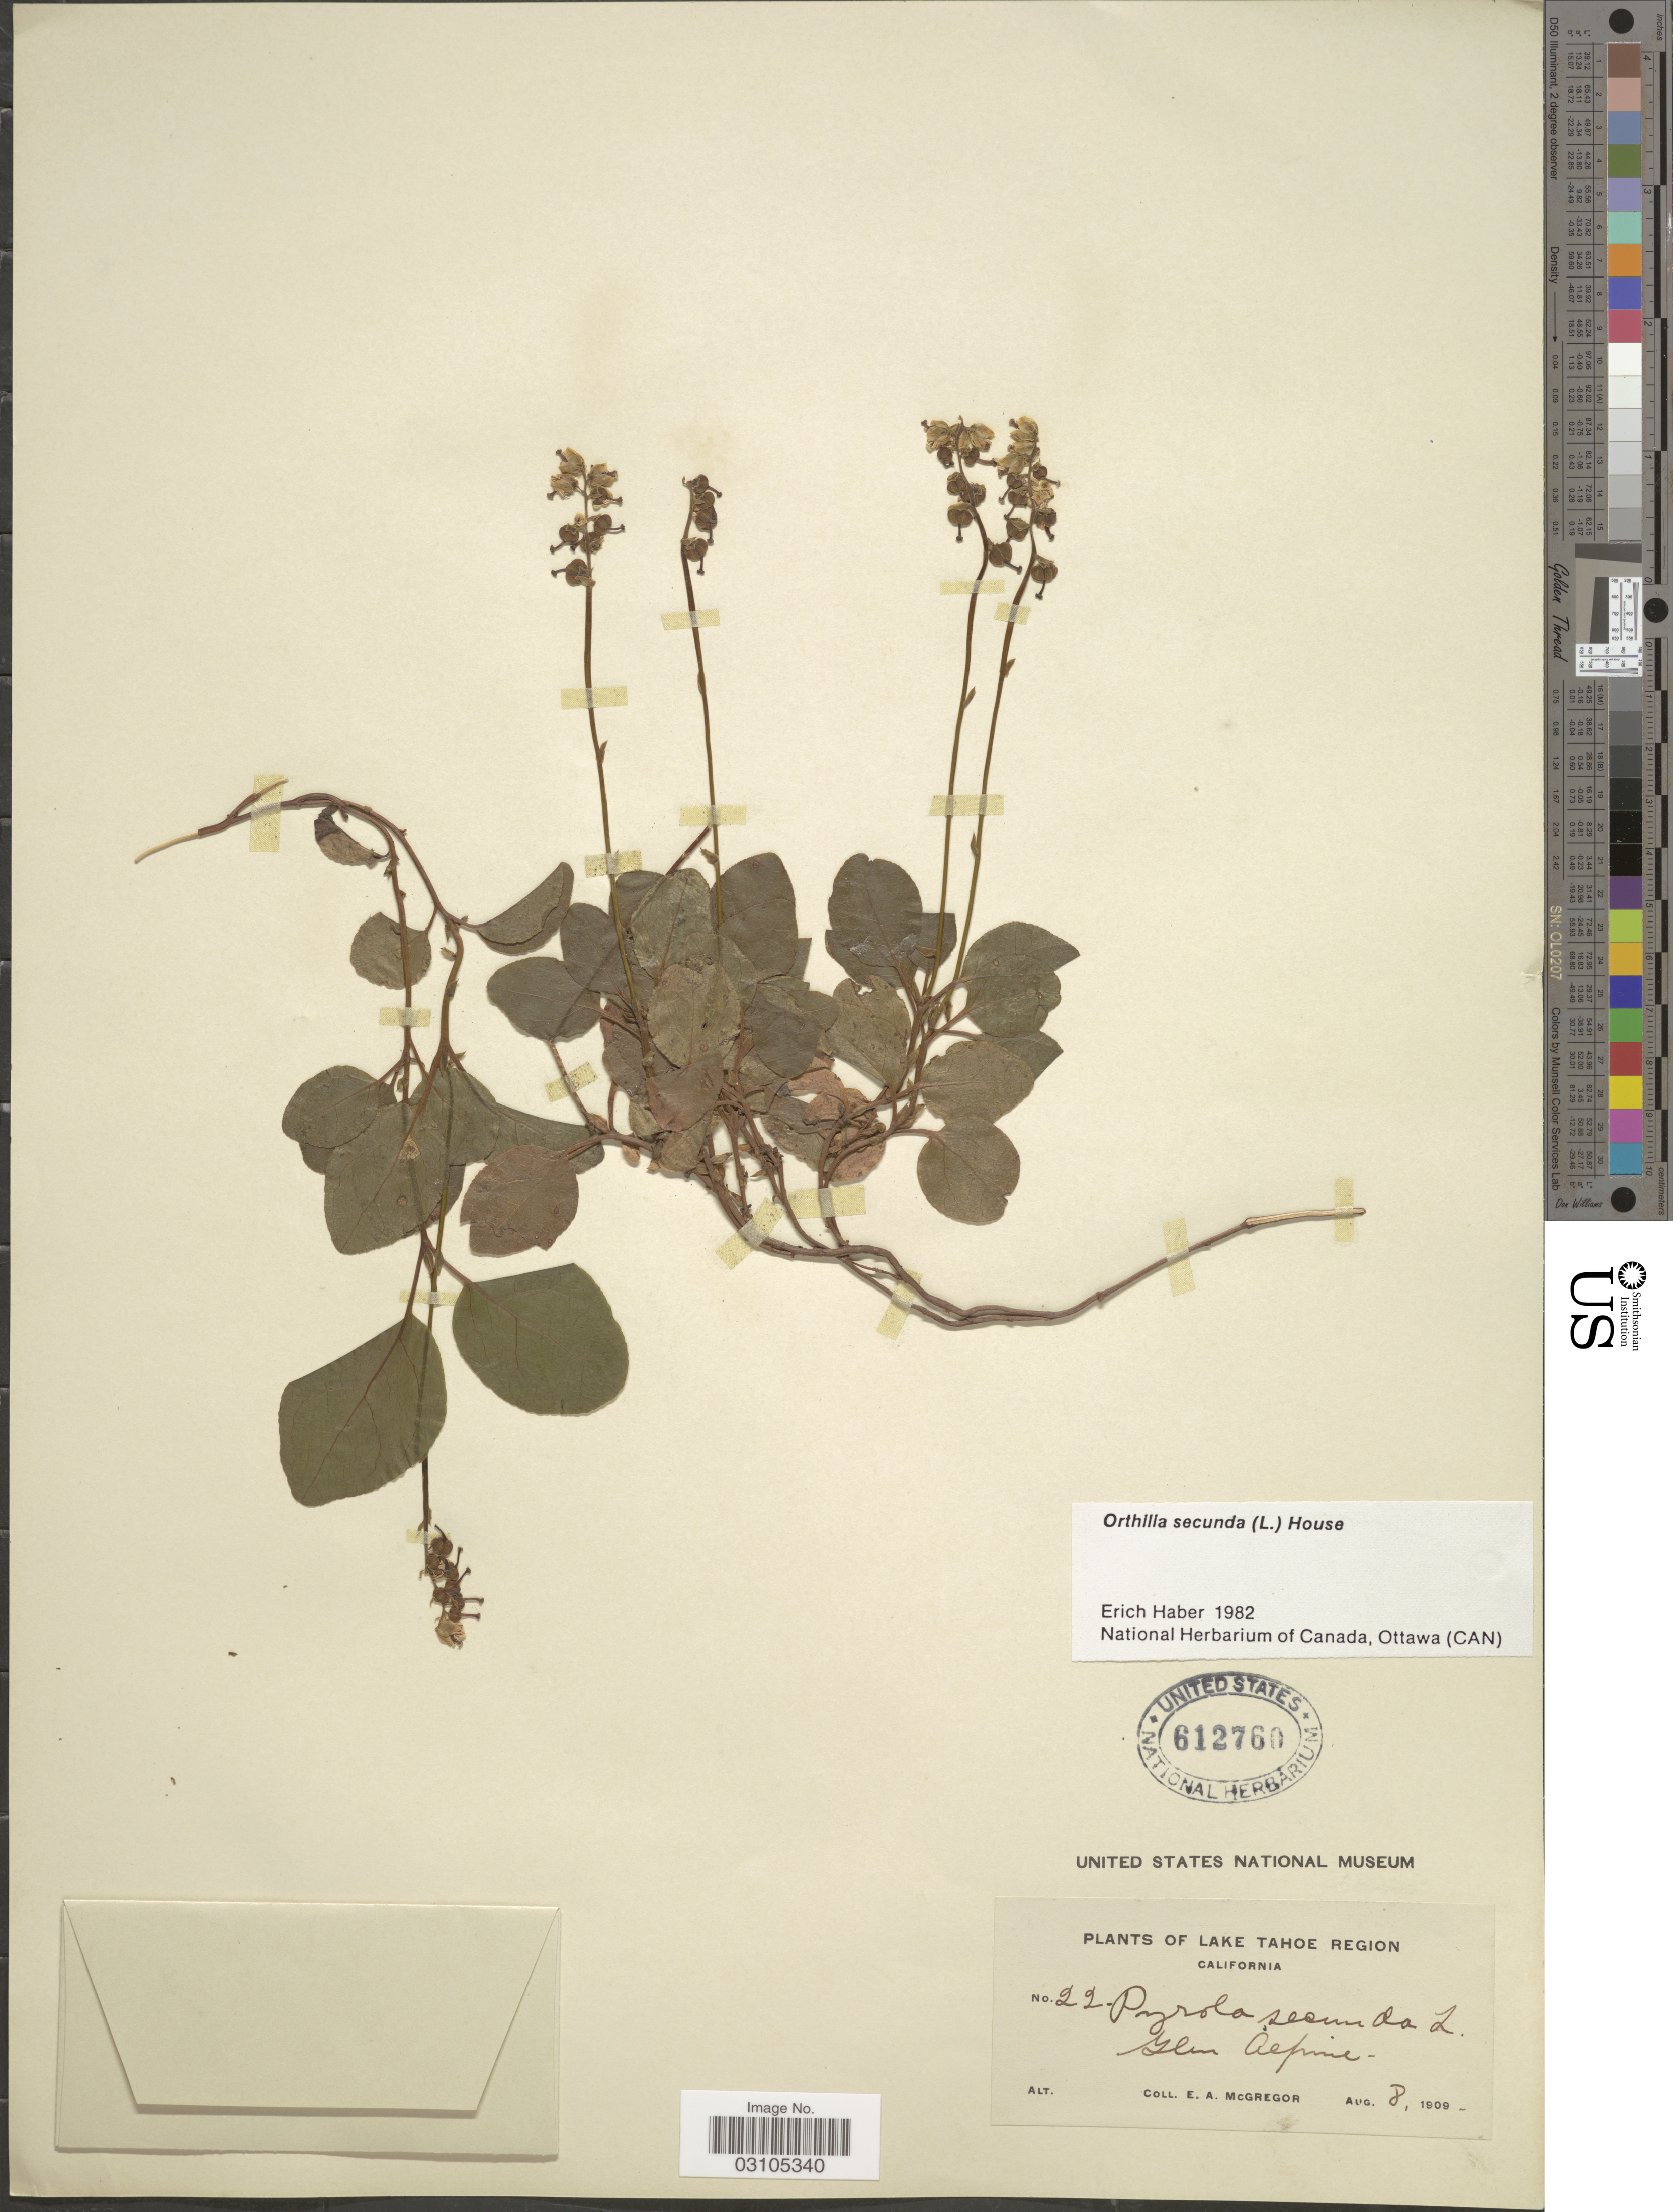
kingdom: Plantae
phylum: Tracheophyta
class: Magnoliopsida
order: Ericales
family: Ericaceae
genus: Orthilia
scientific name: Orthilia secunda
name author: (L.) House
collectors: E. A. McGregor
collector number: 22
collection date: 1909-08-08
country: United States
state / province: California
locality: Lake Tahoe Region. Glen Alpine.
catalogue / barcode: US 612760